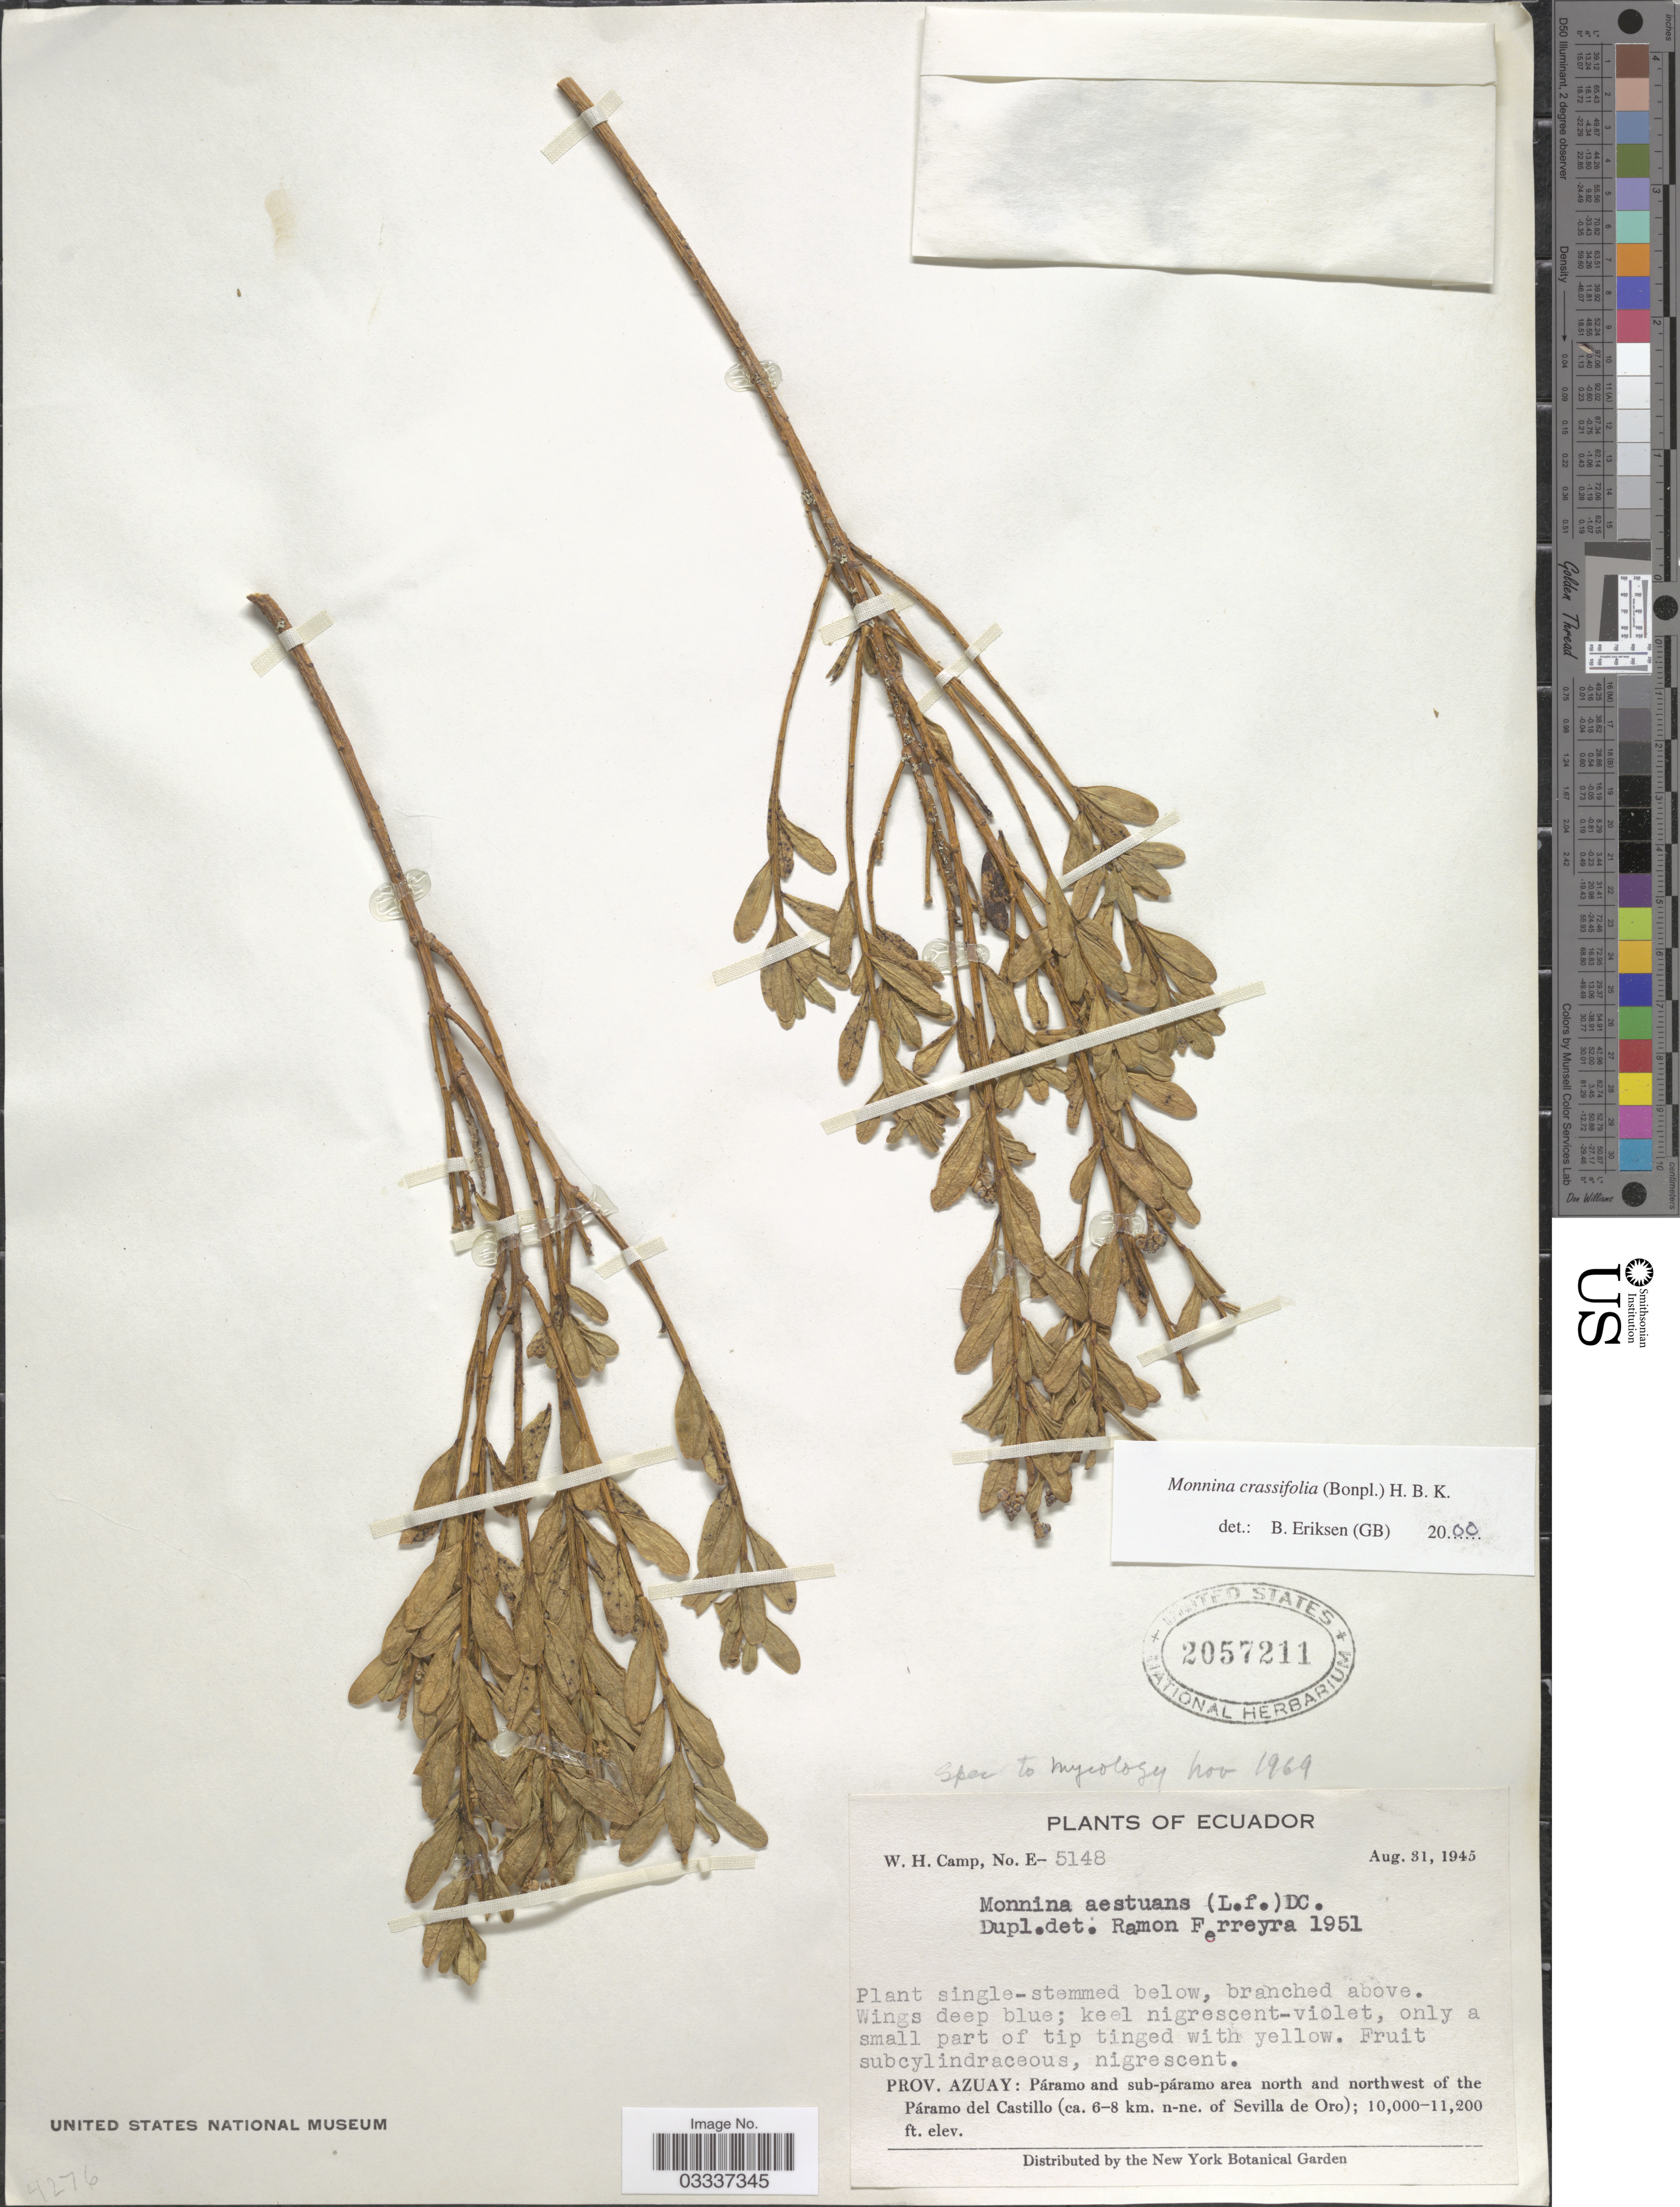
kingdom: Plantae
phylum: Tracheophyta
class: Magnoliopsida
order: Fabales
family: Polygalaceae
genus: Monnina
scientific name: Monnina crassifolia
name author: (Bonpl.) Kunth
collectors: W. H. Camp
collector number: E-5148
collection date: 1945-08-31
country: Ecuador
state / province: Azuay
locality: Páramo and sub-páramo area north and northwest of the Páramo del Castillo (ca. 6-8 km. n-ne. of Sevilla de Oro).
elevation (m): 3048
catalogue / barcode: US 2057211